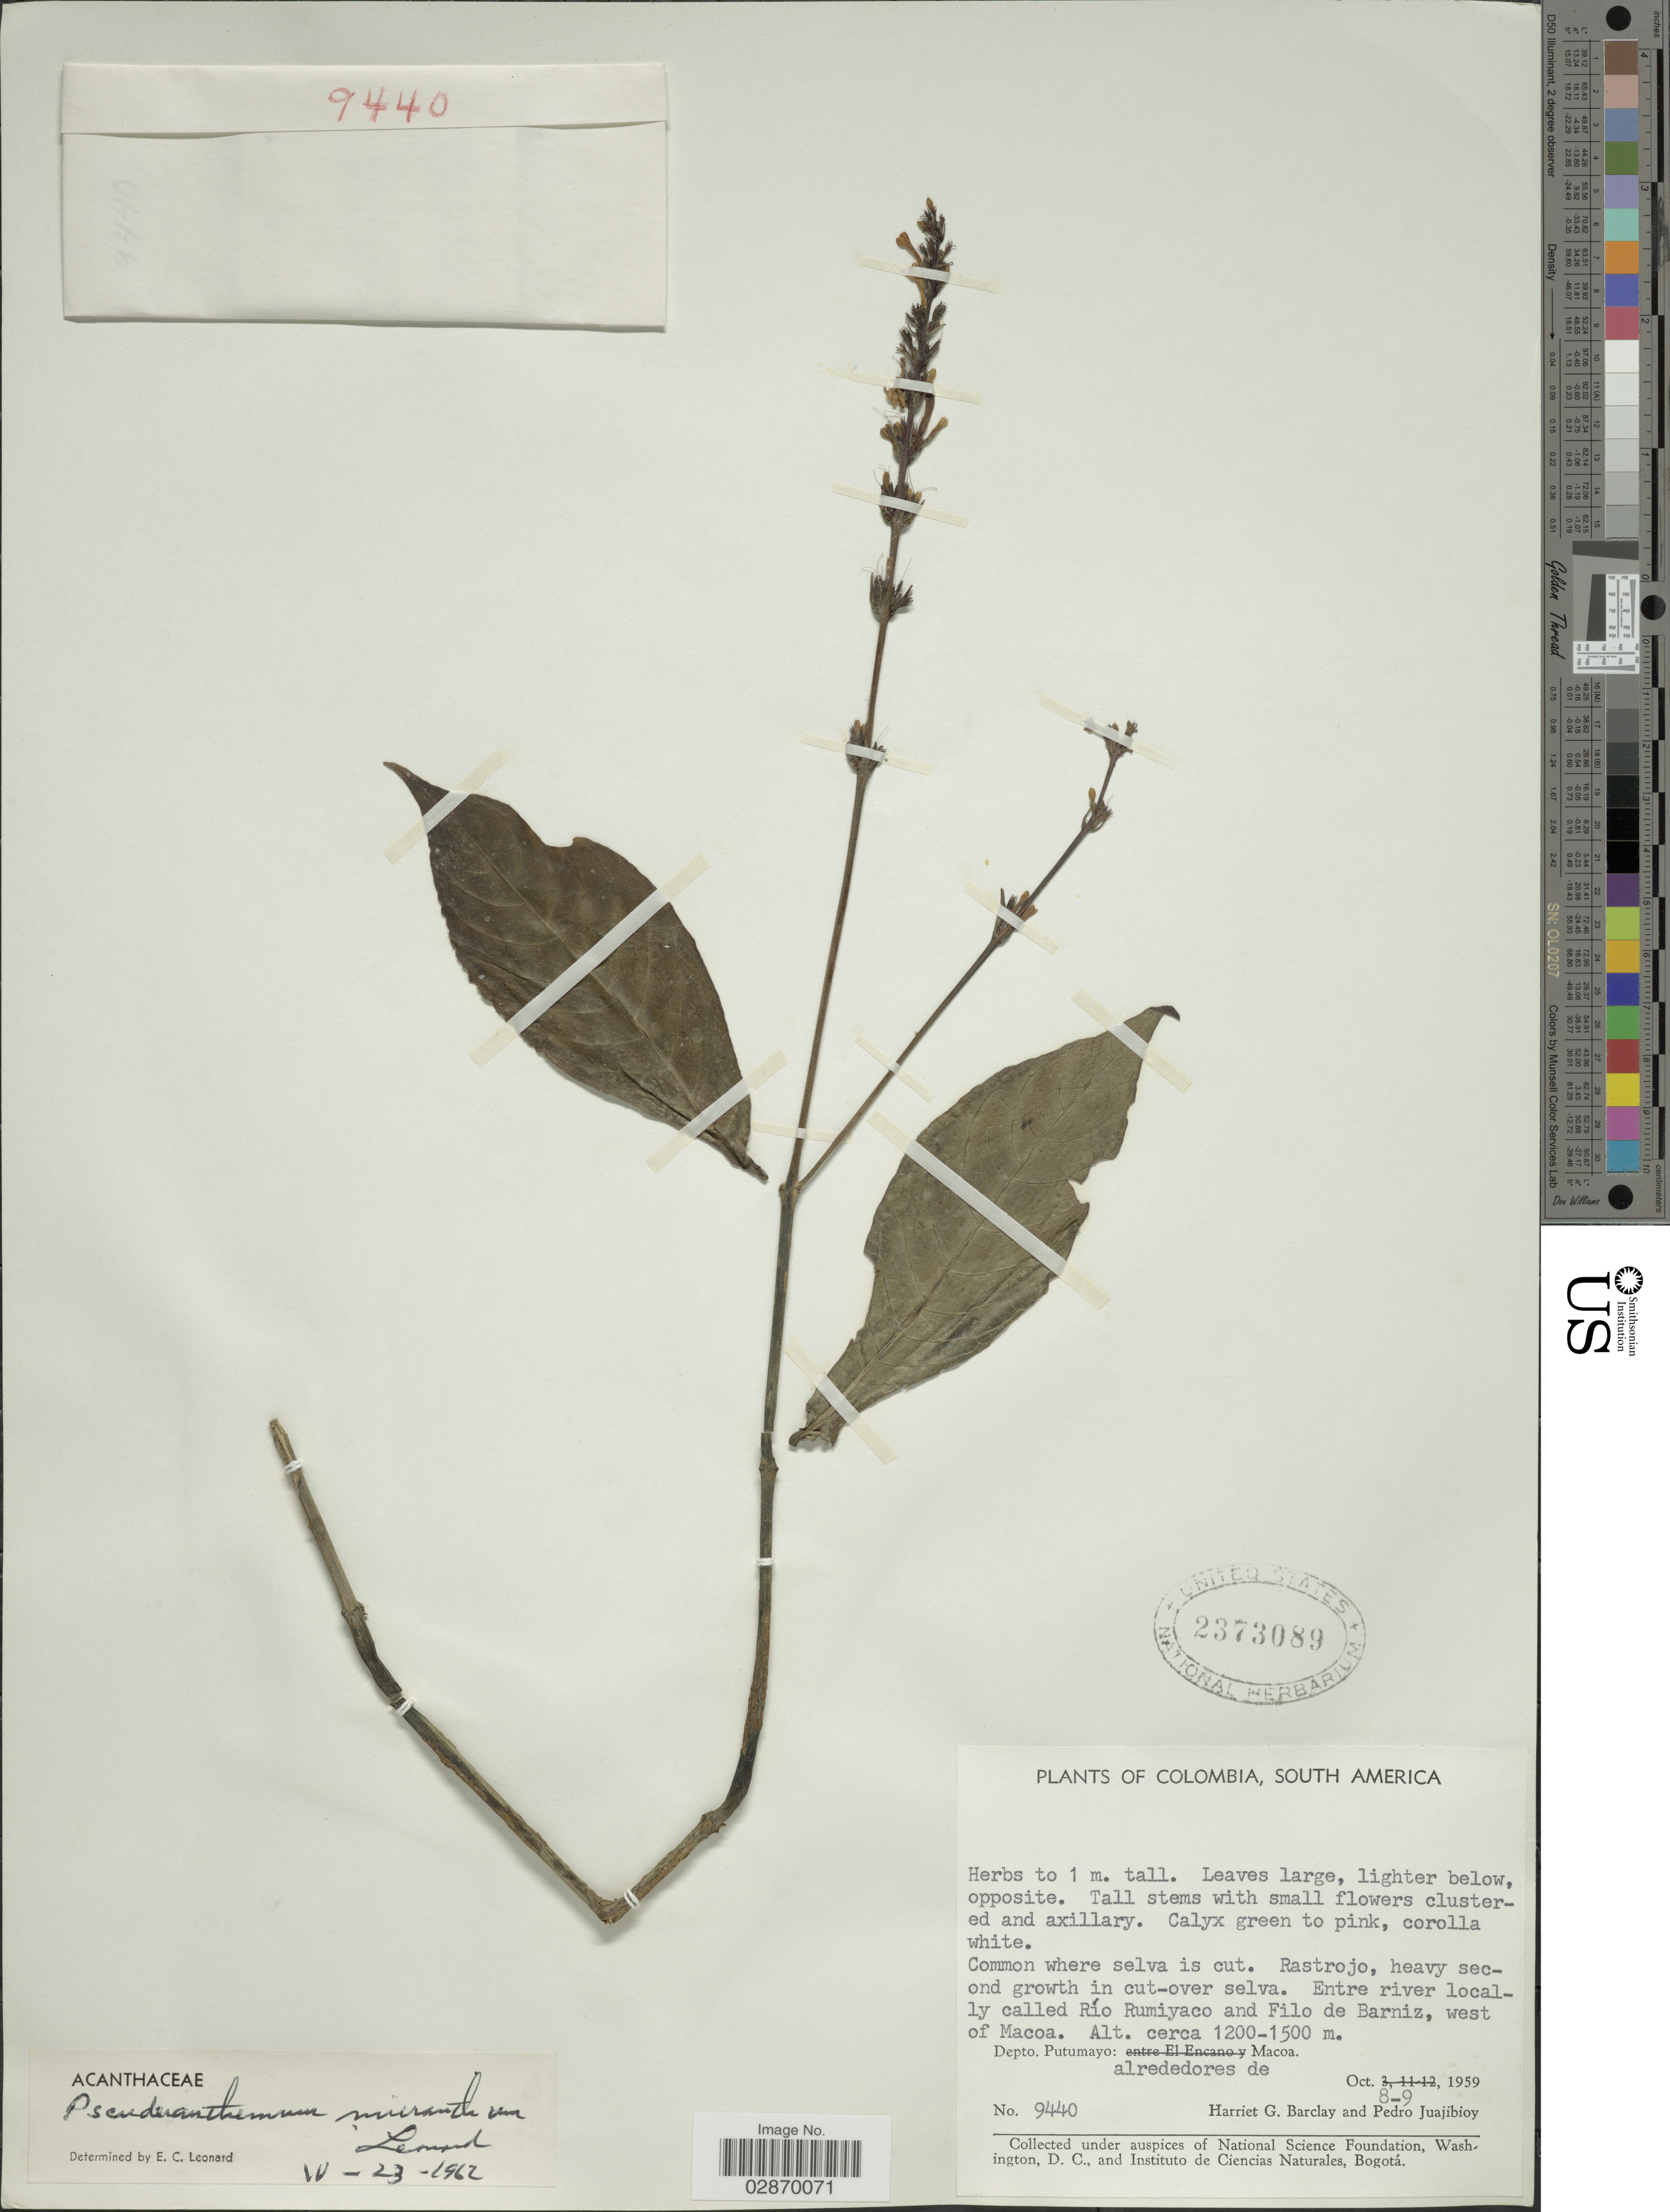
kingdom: Plantae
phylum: Tracheophyta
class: Magnoliopsida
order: Lamiales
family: Acanthaceae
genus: Pseuderanthemum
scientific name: Pseuderanthemum micranthum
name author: Leonard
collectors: H. G. Barclay & P. Juajibioy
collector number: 9440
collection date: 1959-10-08/1959-10-09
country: Colombia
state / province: Putumayo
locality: Entre river localy called Río Rumiyaco and Filo de Barniz, west of Macoa, Dept. Putumayo, alrededores de Macoa.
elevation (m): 1200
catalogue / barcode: US 2373089